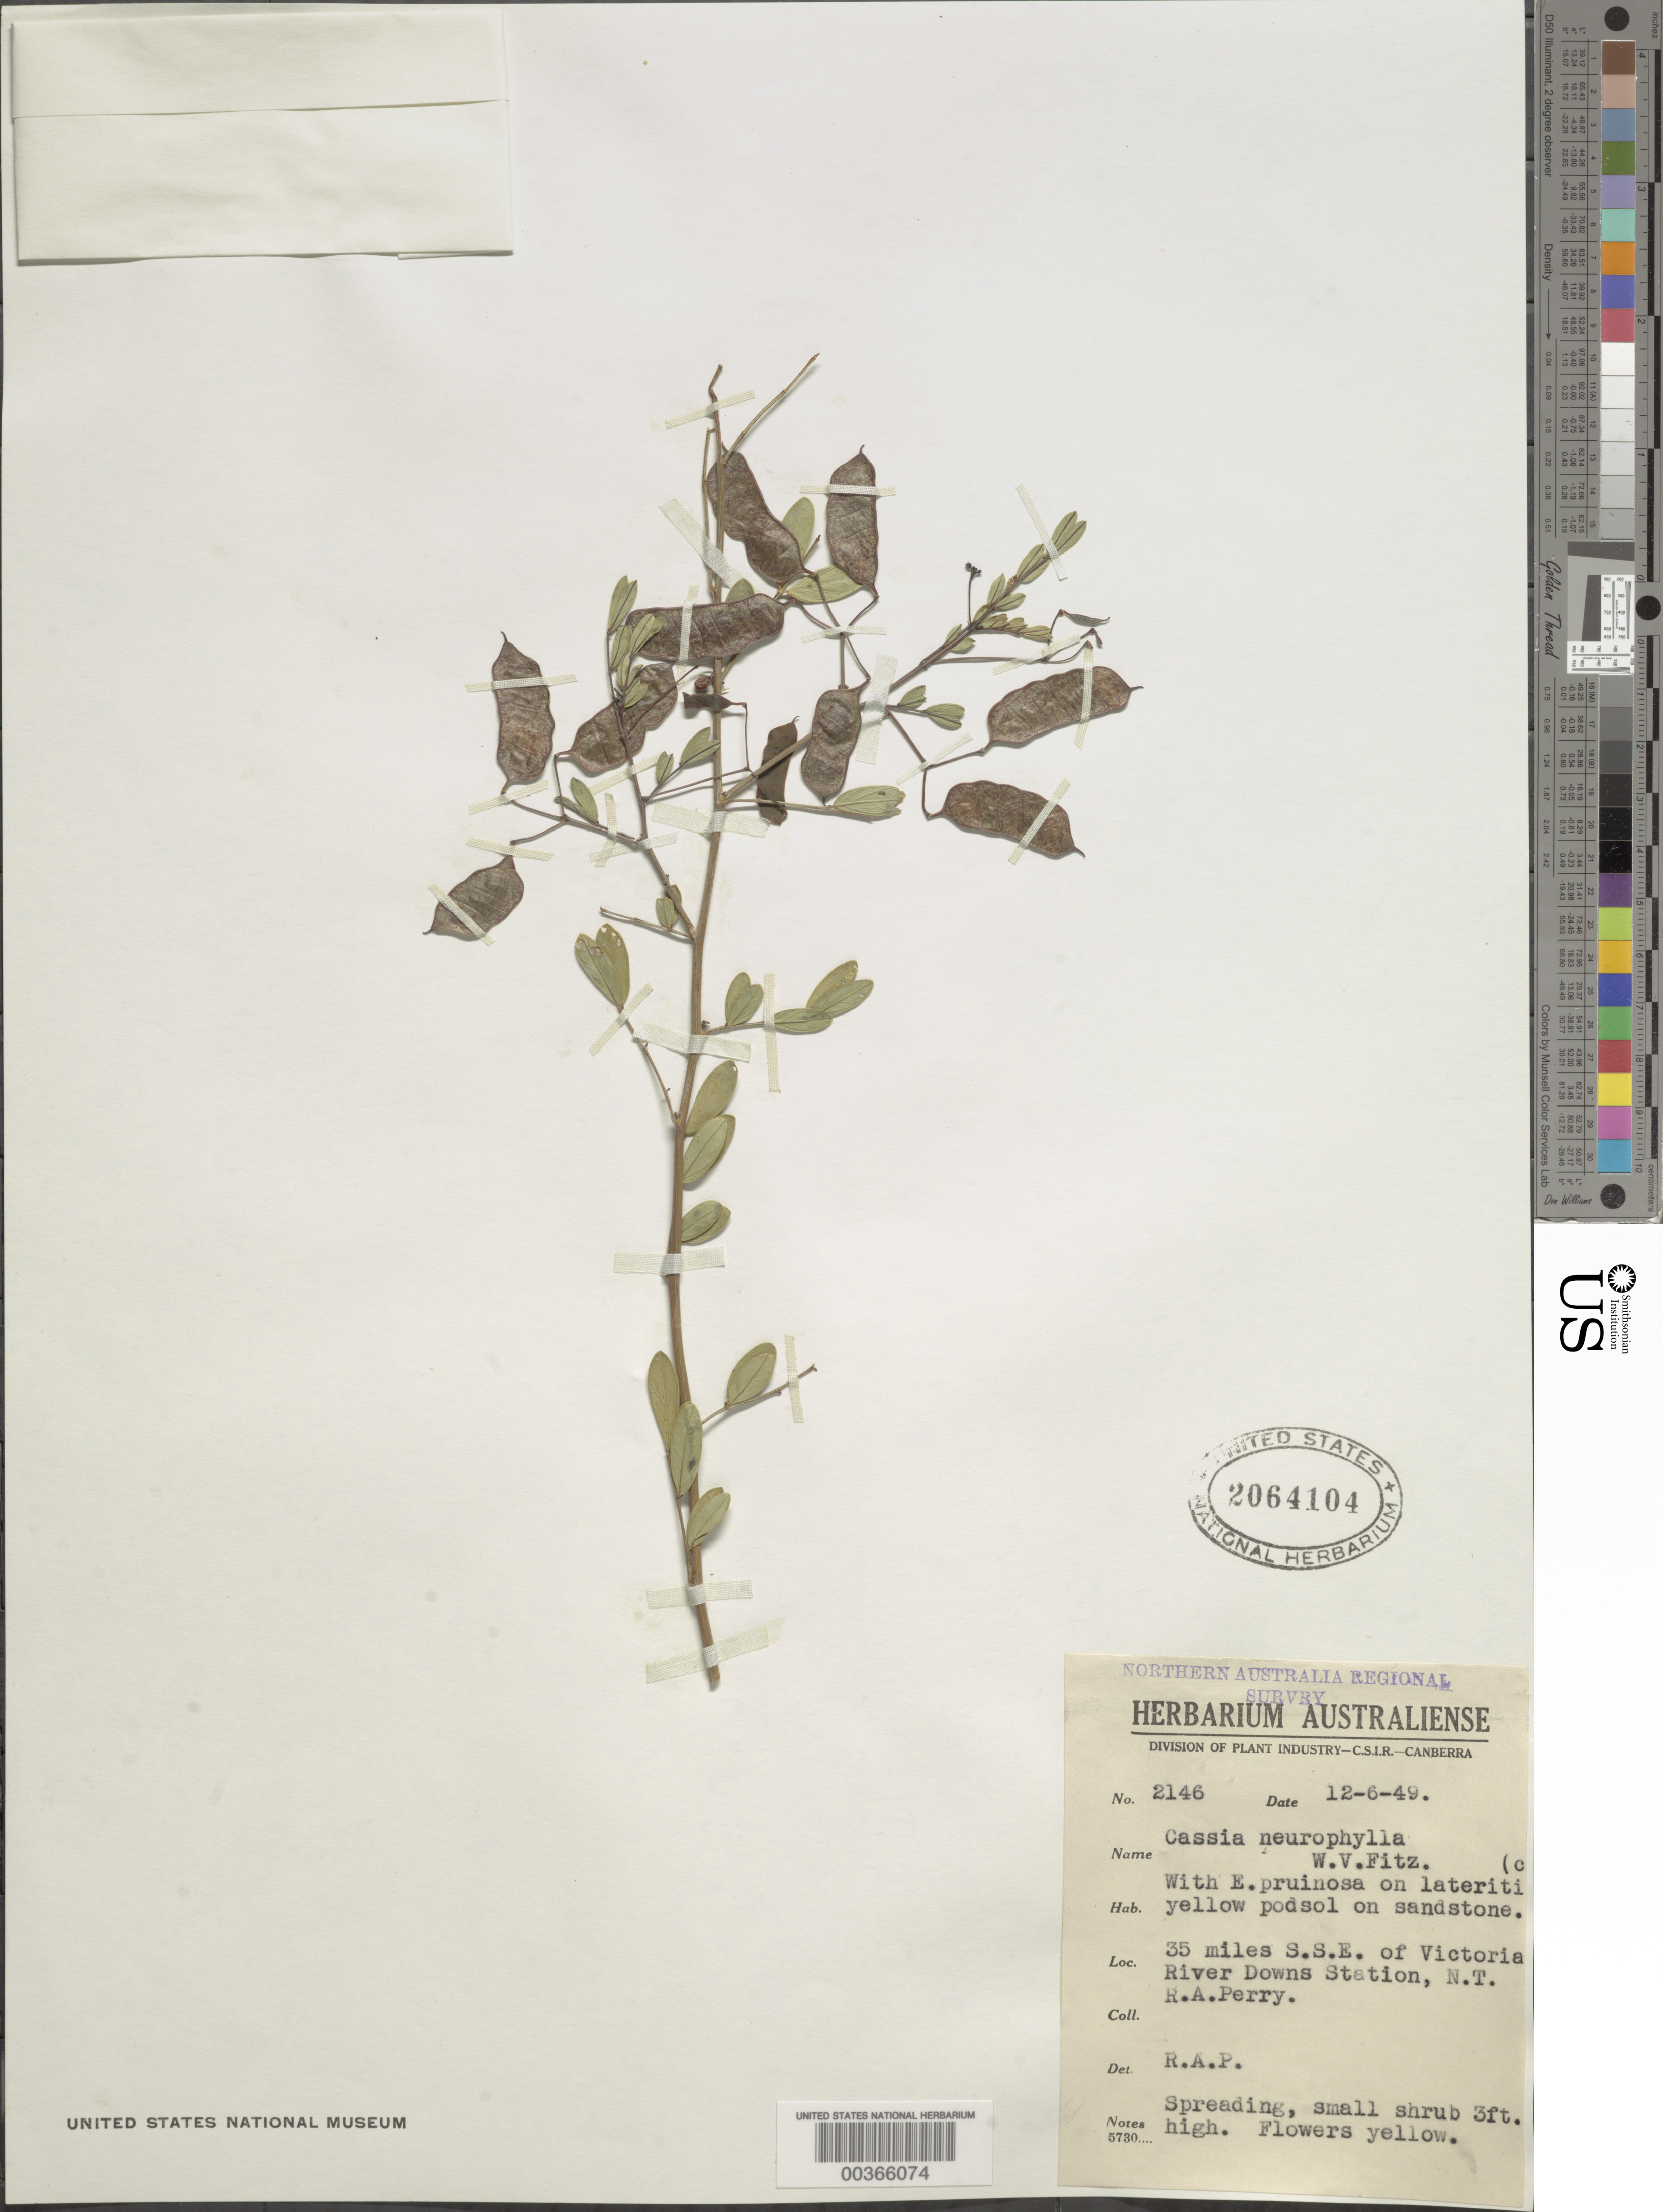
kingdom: Plantae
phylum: Tracheophyta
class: Magnoliopsida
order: Fabales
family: Fabaceae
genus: Senna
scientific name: Senna goniodes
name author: (A. Cunn. ex Benth.) Randell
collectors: Perry, R. A.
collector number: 2146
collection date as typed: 12 Jun 1949 or 06 Dec 1949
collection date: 1949-06-12 or 1949-12-06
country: Australia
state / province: Northern Territory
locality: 35 mi sse of victoria river downs station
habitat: On lateritic yellow podsol on sandstone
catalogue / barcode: US 2064104